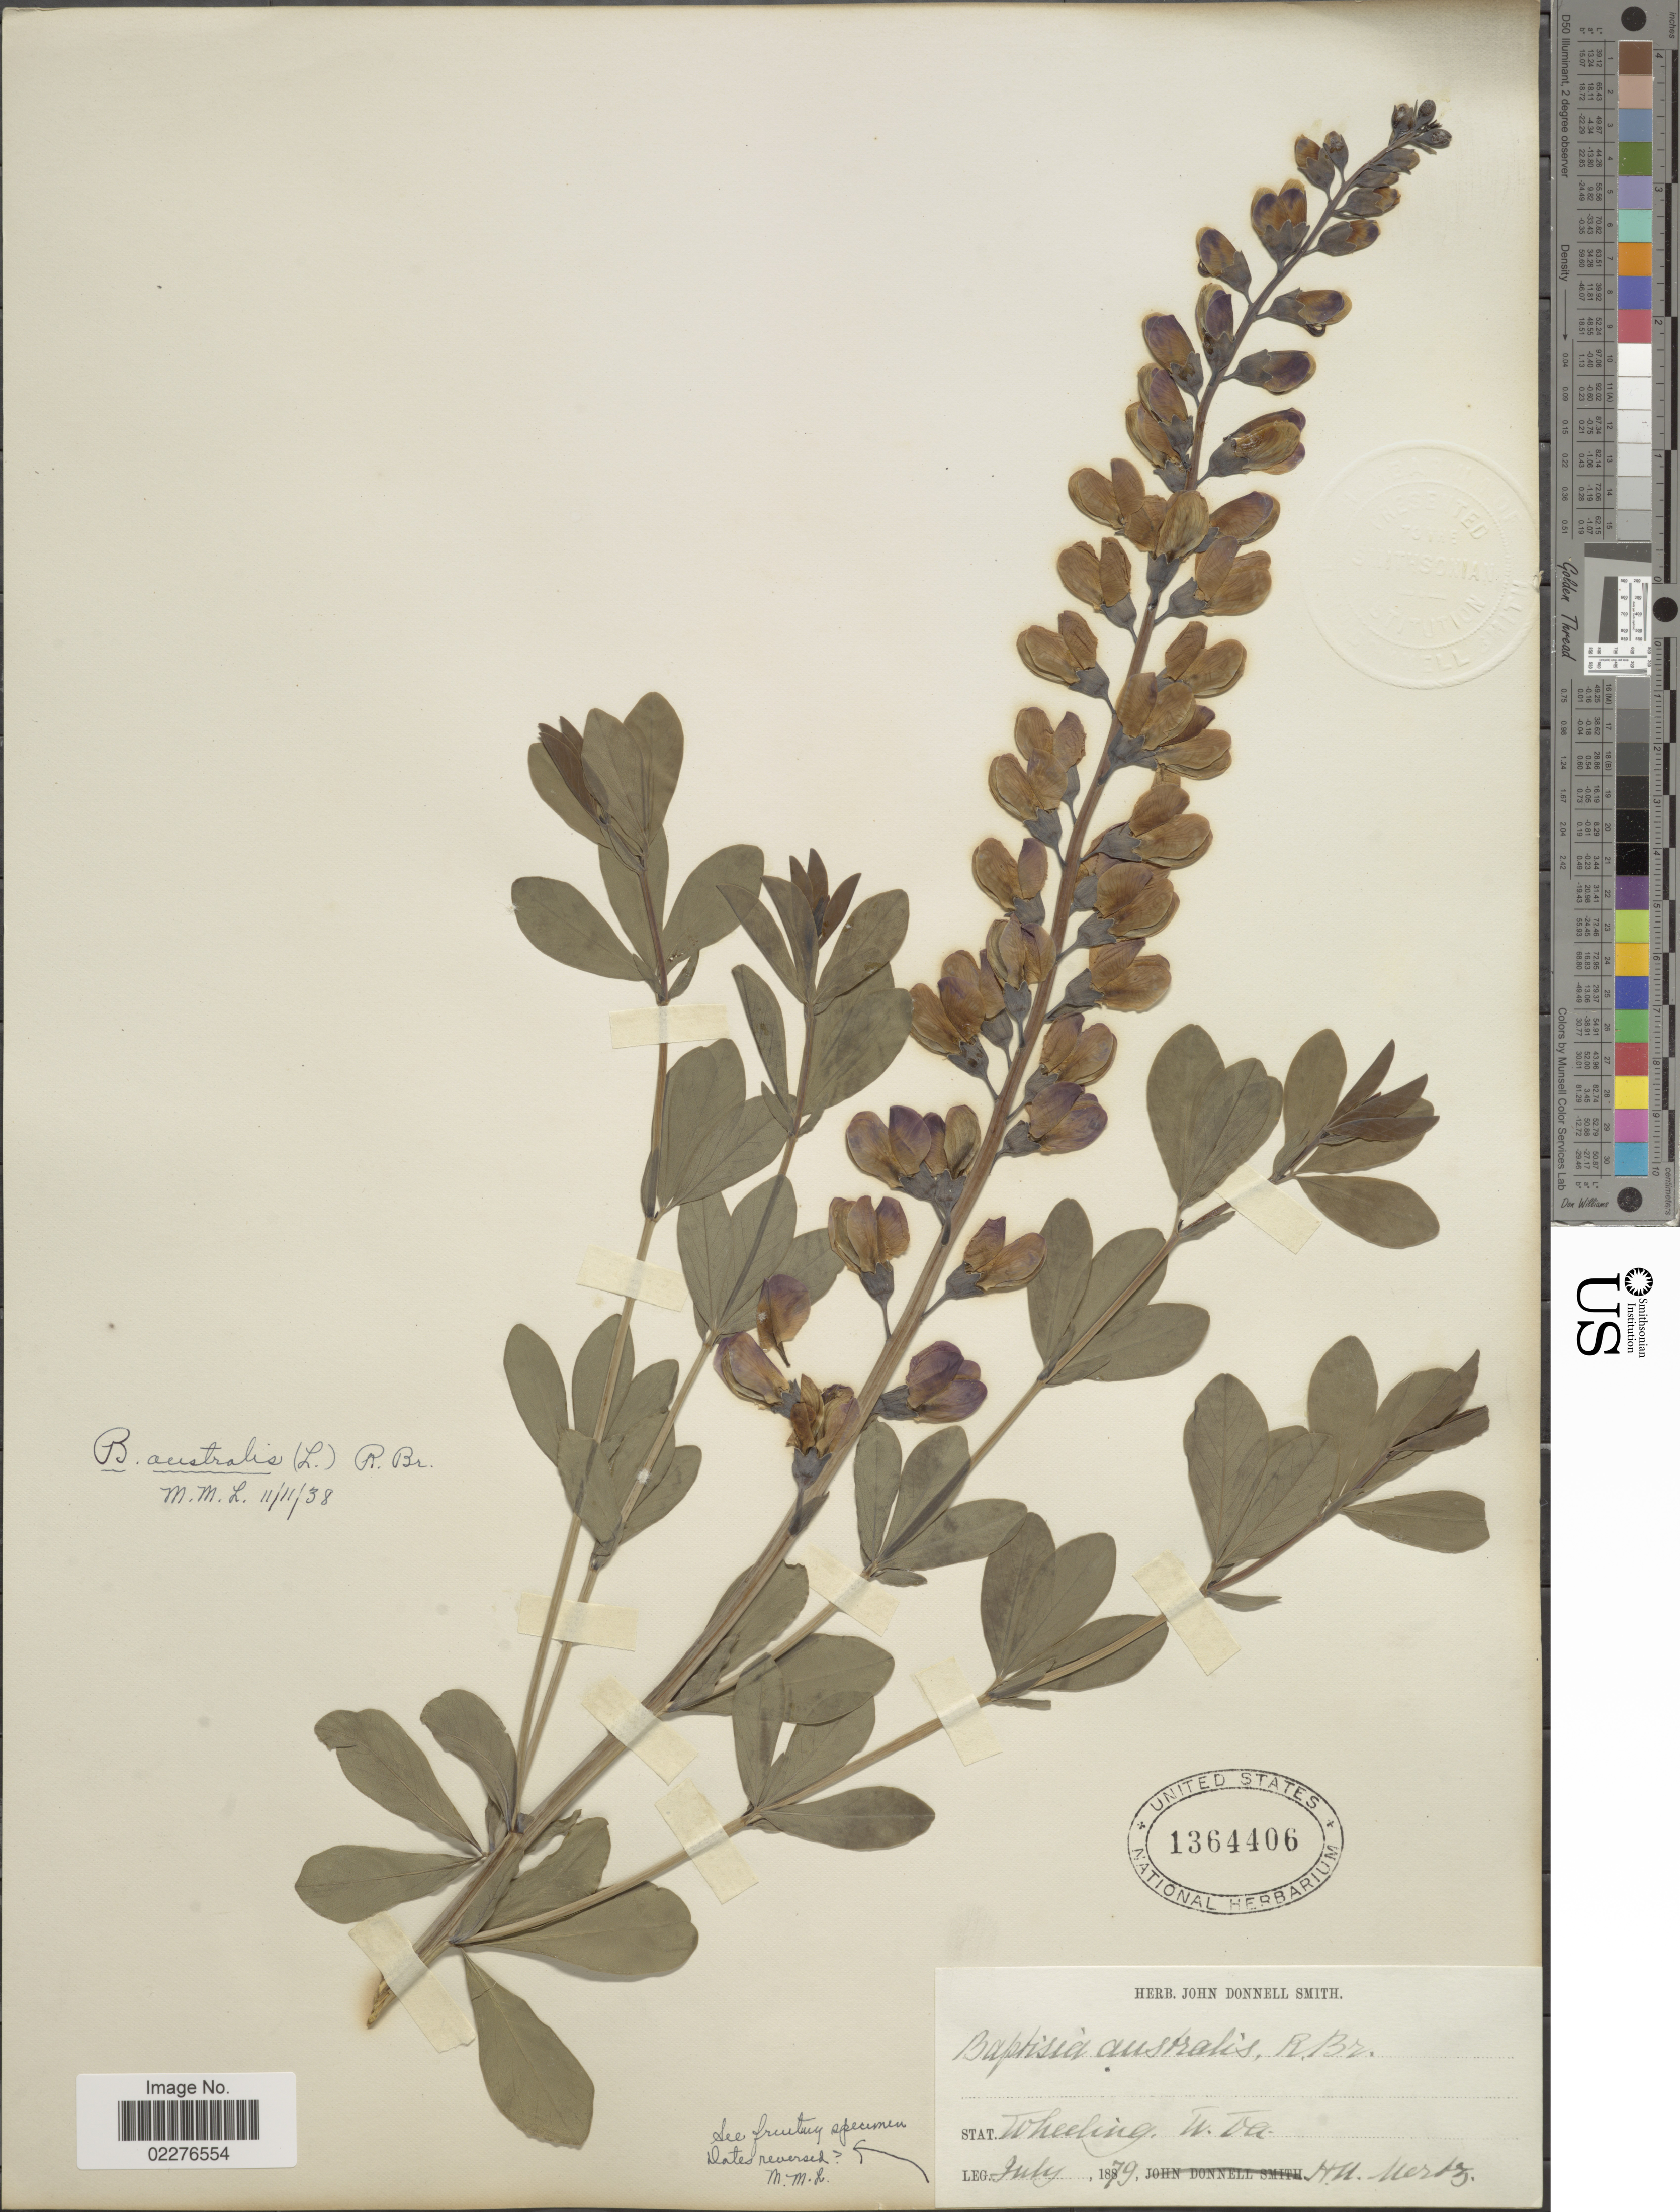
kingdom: Plantae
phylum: Tracheophyta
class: Magnoliopsida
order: Fabales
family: Fabaceae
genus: Baptisia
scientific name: Baptisia australis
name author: (L.) R. Br.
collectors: H. Mertz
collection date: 1879-07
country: United States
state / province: West Virginia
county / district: Ohio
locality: Wheeling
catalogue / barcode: US 1364406